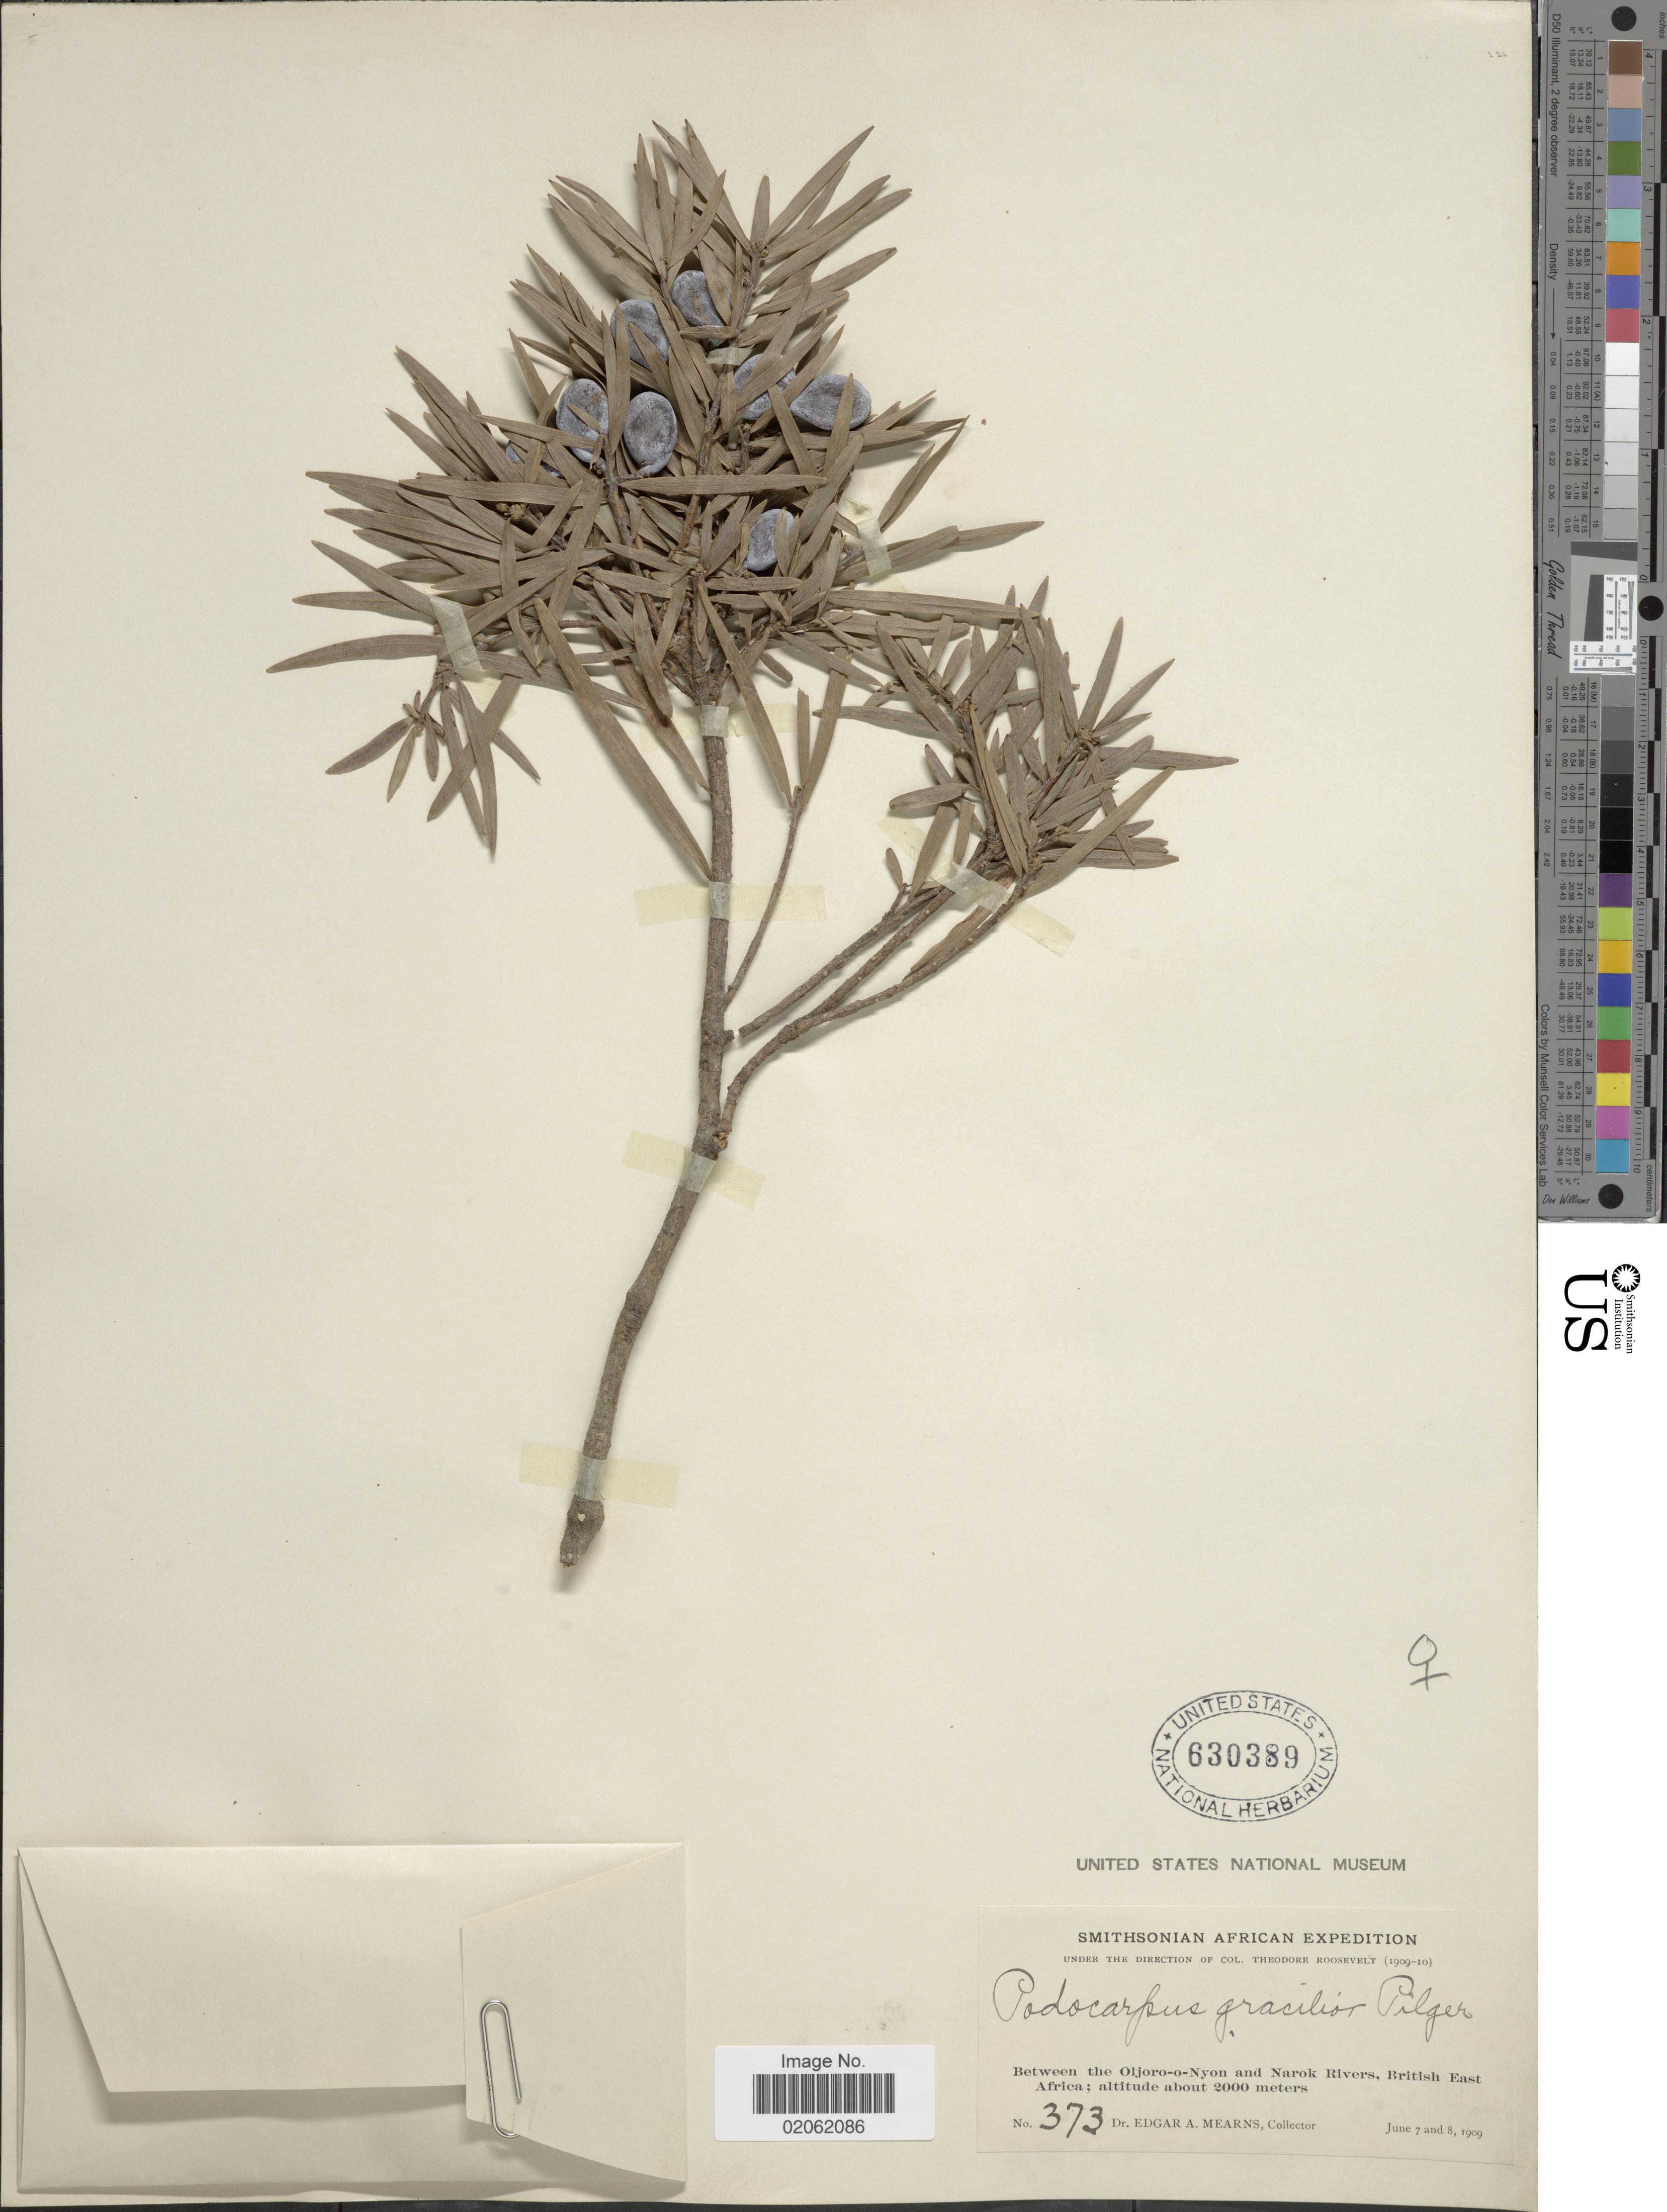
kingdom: Plantae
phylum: Tracheophyta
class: Pinopsida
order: Pinales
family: Podocarpaceae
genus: Podocarpus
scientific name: Podocarpus gracilior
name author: Pilg.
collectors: E. A. Mearns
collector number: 373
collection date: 1909-06-07/1909-06-08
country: Kenya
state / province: Narok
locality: Between the Oljoro-o-Nyon and Narok Rivers, British East Africa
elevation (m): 2000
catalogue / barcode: US 630389